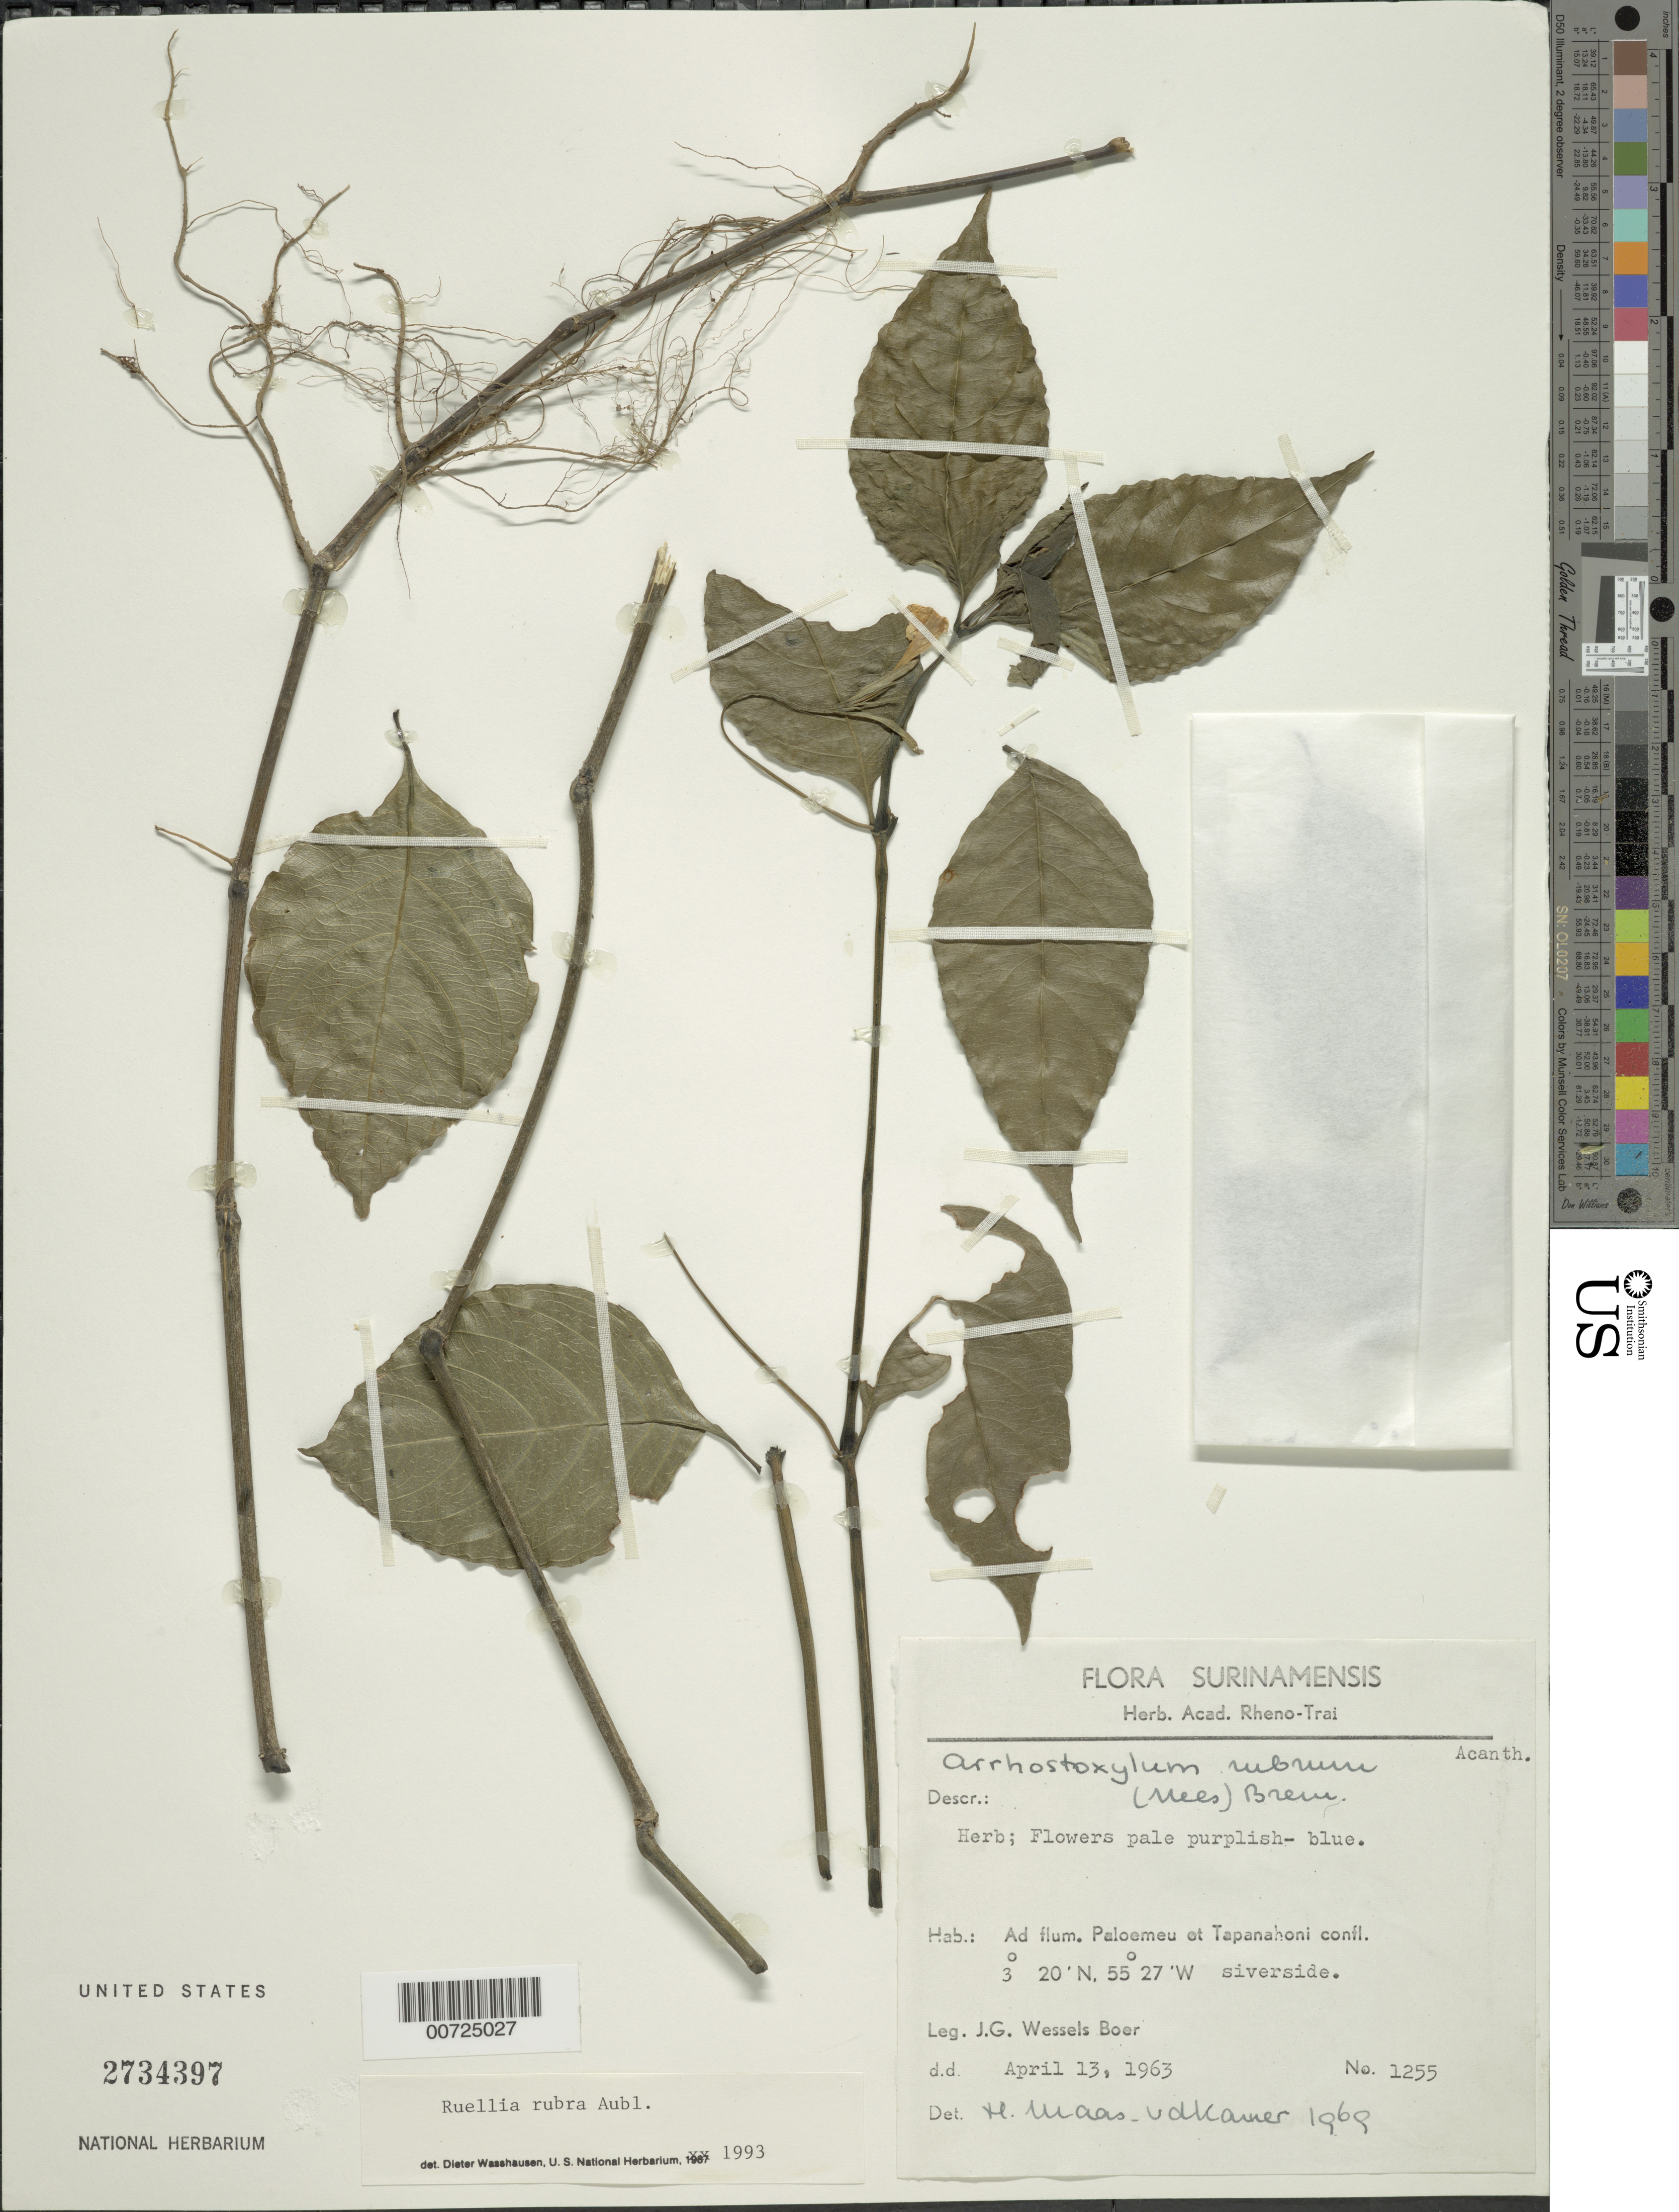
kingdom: Plantae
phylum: Tracheophyta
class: Magnoliopsida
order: Lamiales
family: Acanthaceae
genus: Ruellia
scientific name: Ruellia rubra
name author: Aubl.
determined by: Wasshausen, Dieter C., (BOT), Smithsonian Institution - National Museum of Natural History (UNITED STATES)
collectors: J. G. Wessels Boer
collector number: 1255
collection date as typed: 13-Apr-63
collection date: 1963-04-13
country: Suriname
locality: Ad flum. Paloemeu et Tapanahoni confl.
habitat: Riverside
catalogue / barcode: US 2734397